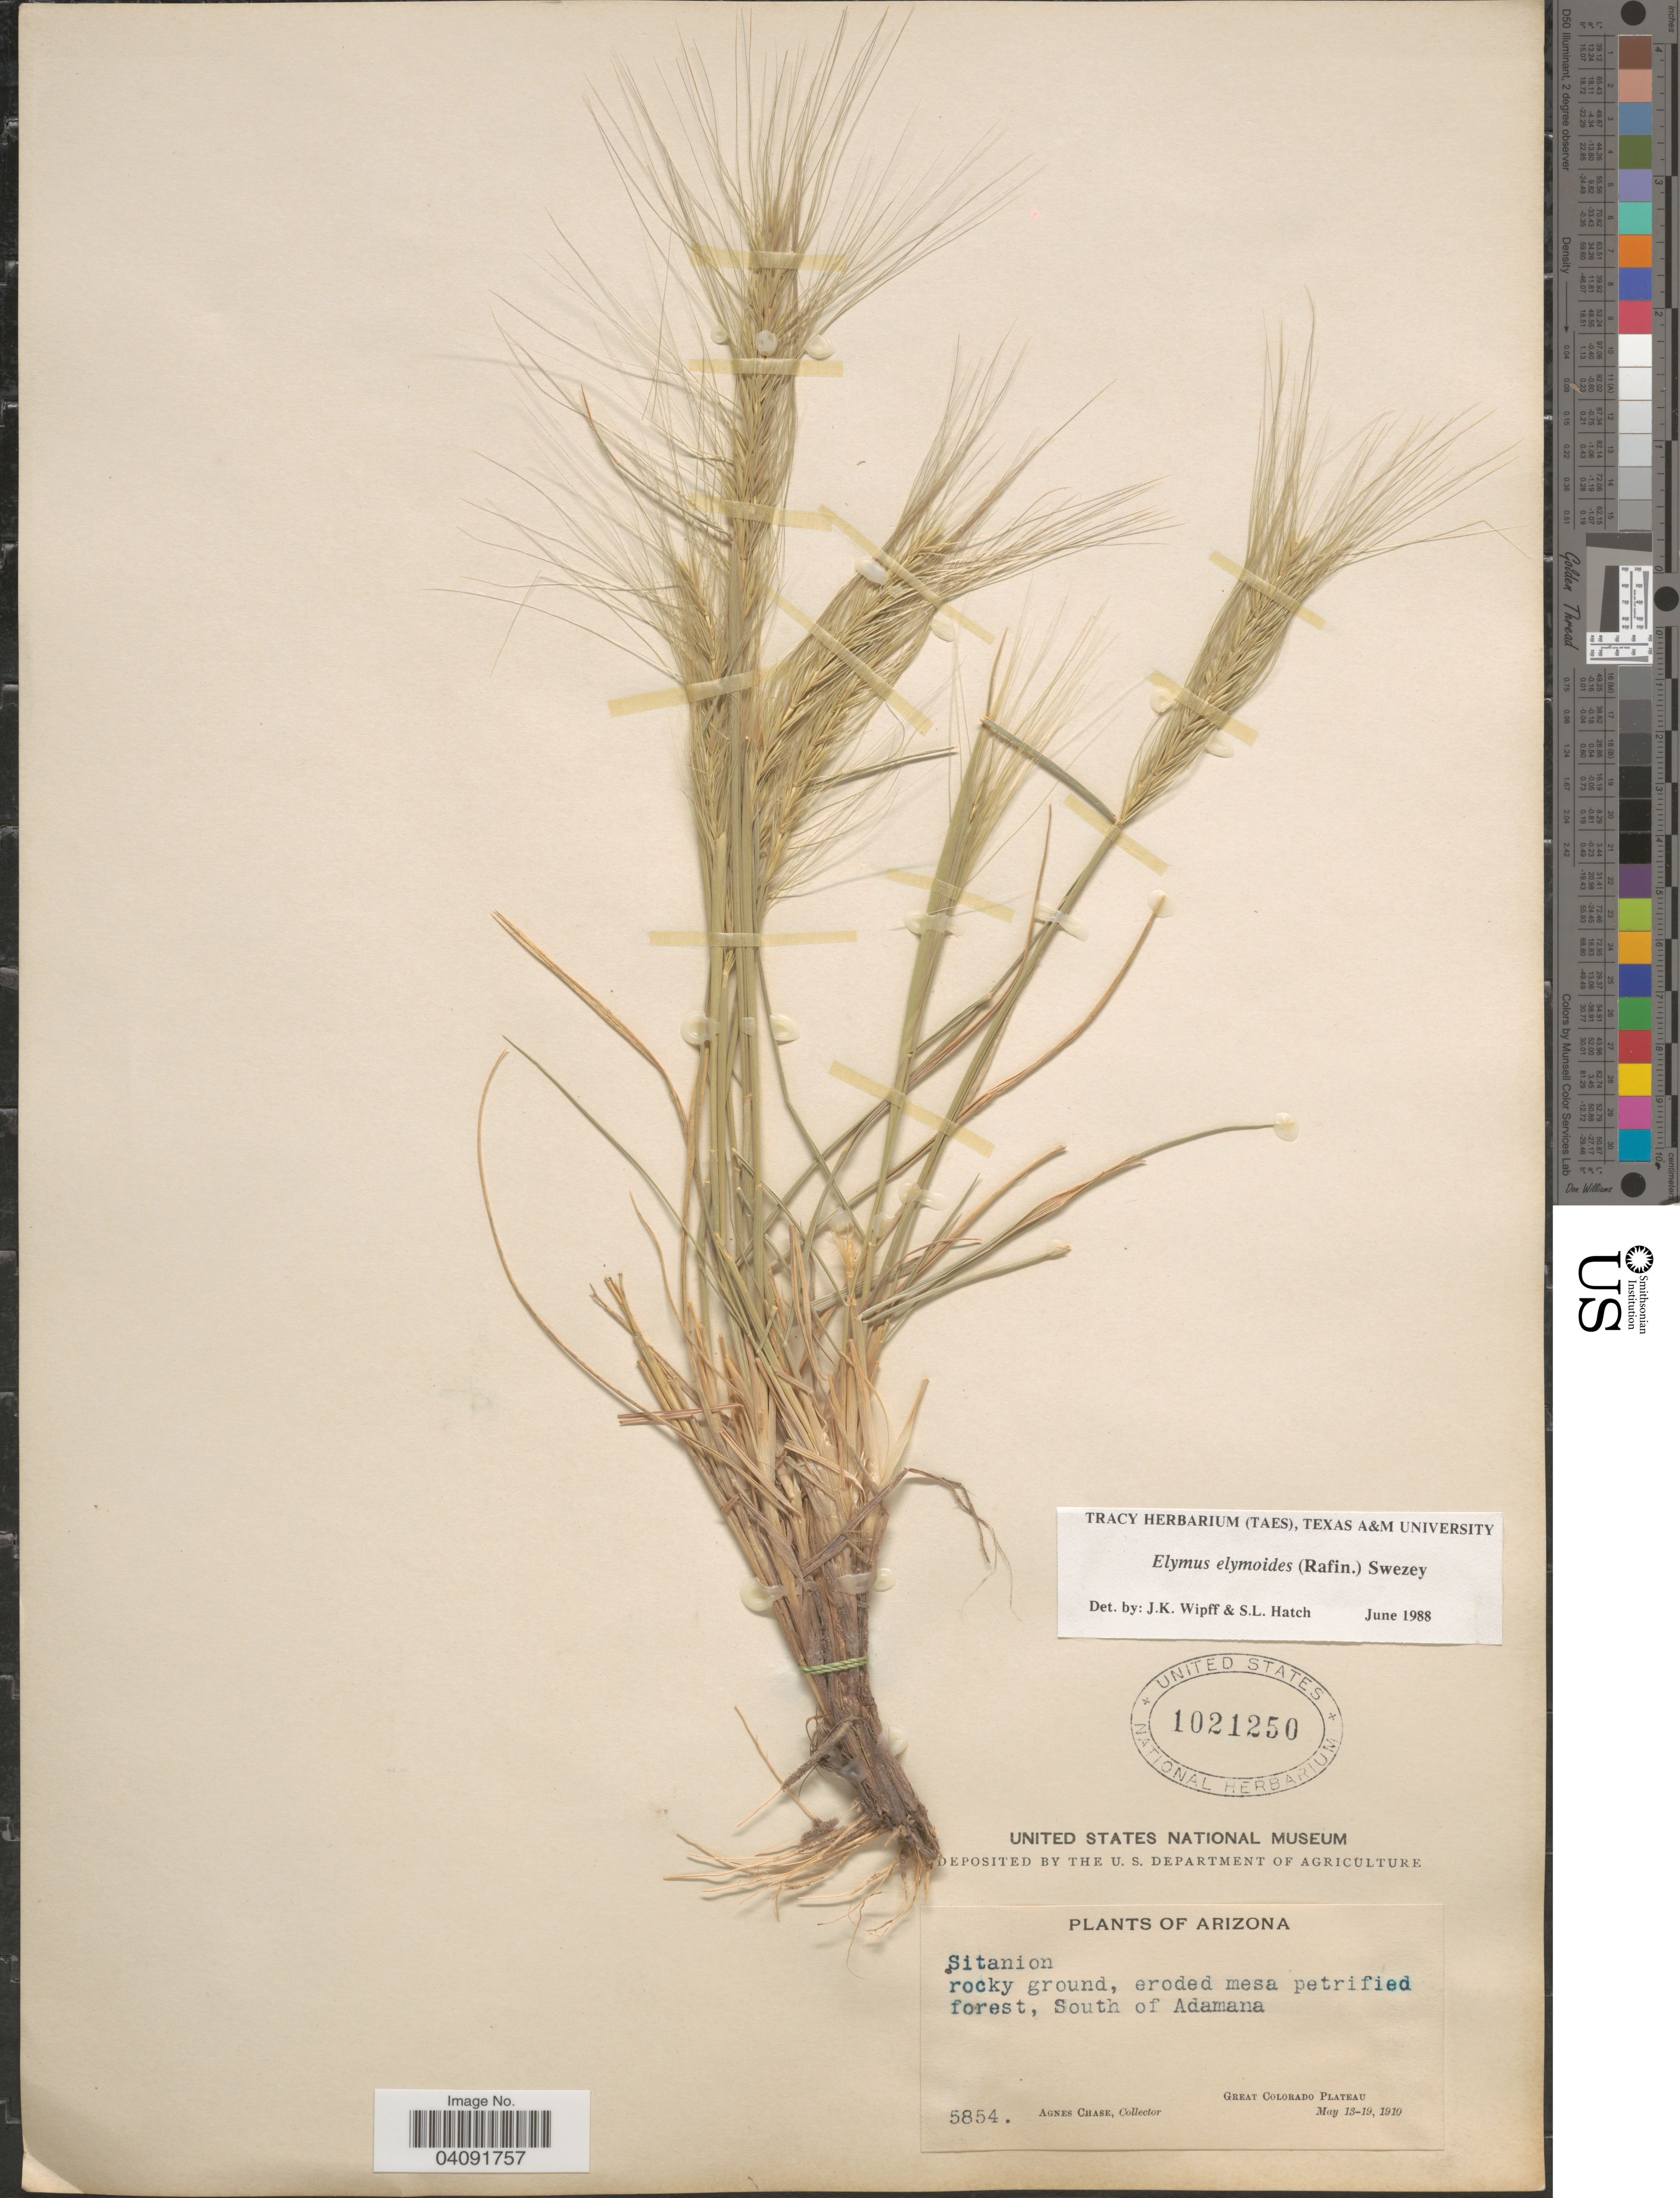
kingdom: Plantae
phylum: Tracheophyta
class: Liliopsida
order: Poales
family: Poaceae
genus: Elymus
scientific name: Elymus elymoides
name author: (Raf.) Swezey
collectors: A. Chase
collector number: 5854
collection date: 1910-05-13/1910-05-19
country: United States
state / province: Arizona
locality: South of Adamana. Great Colorado Plateau.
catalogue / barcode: US 1021250